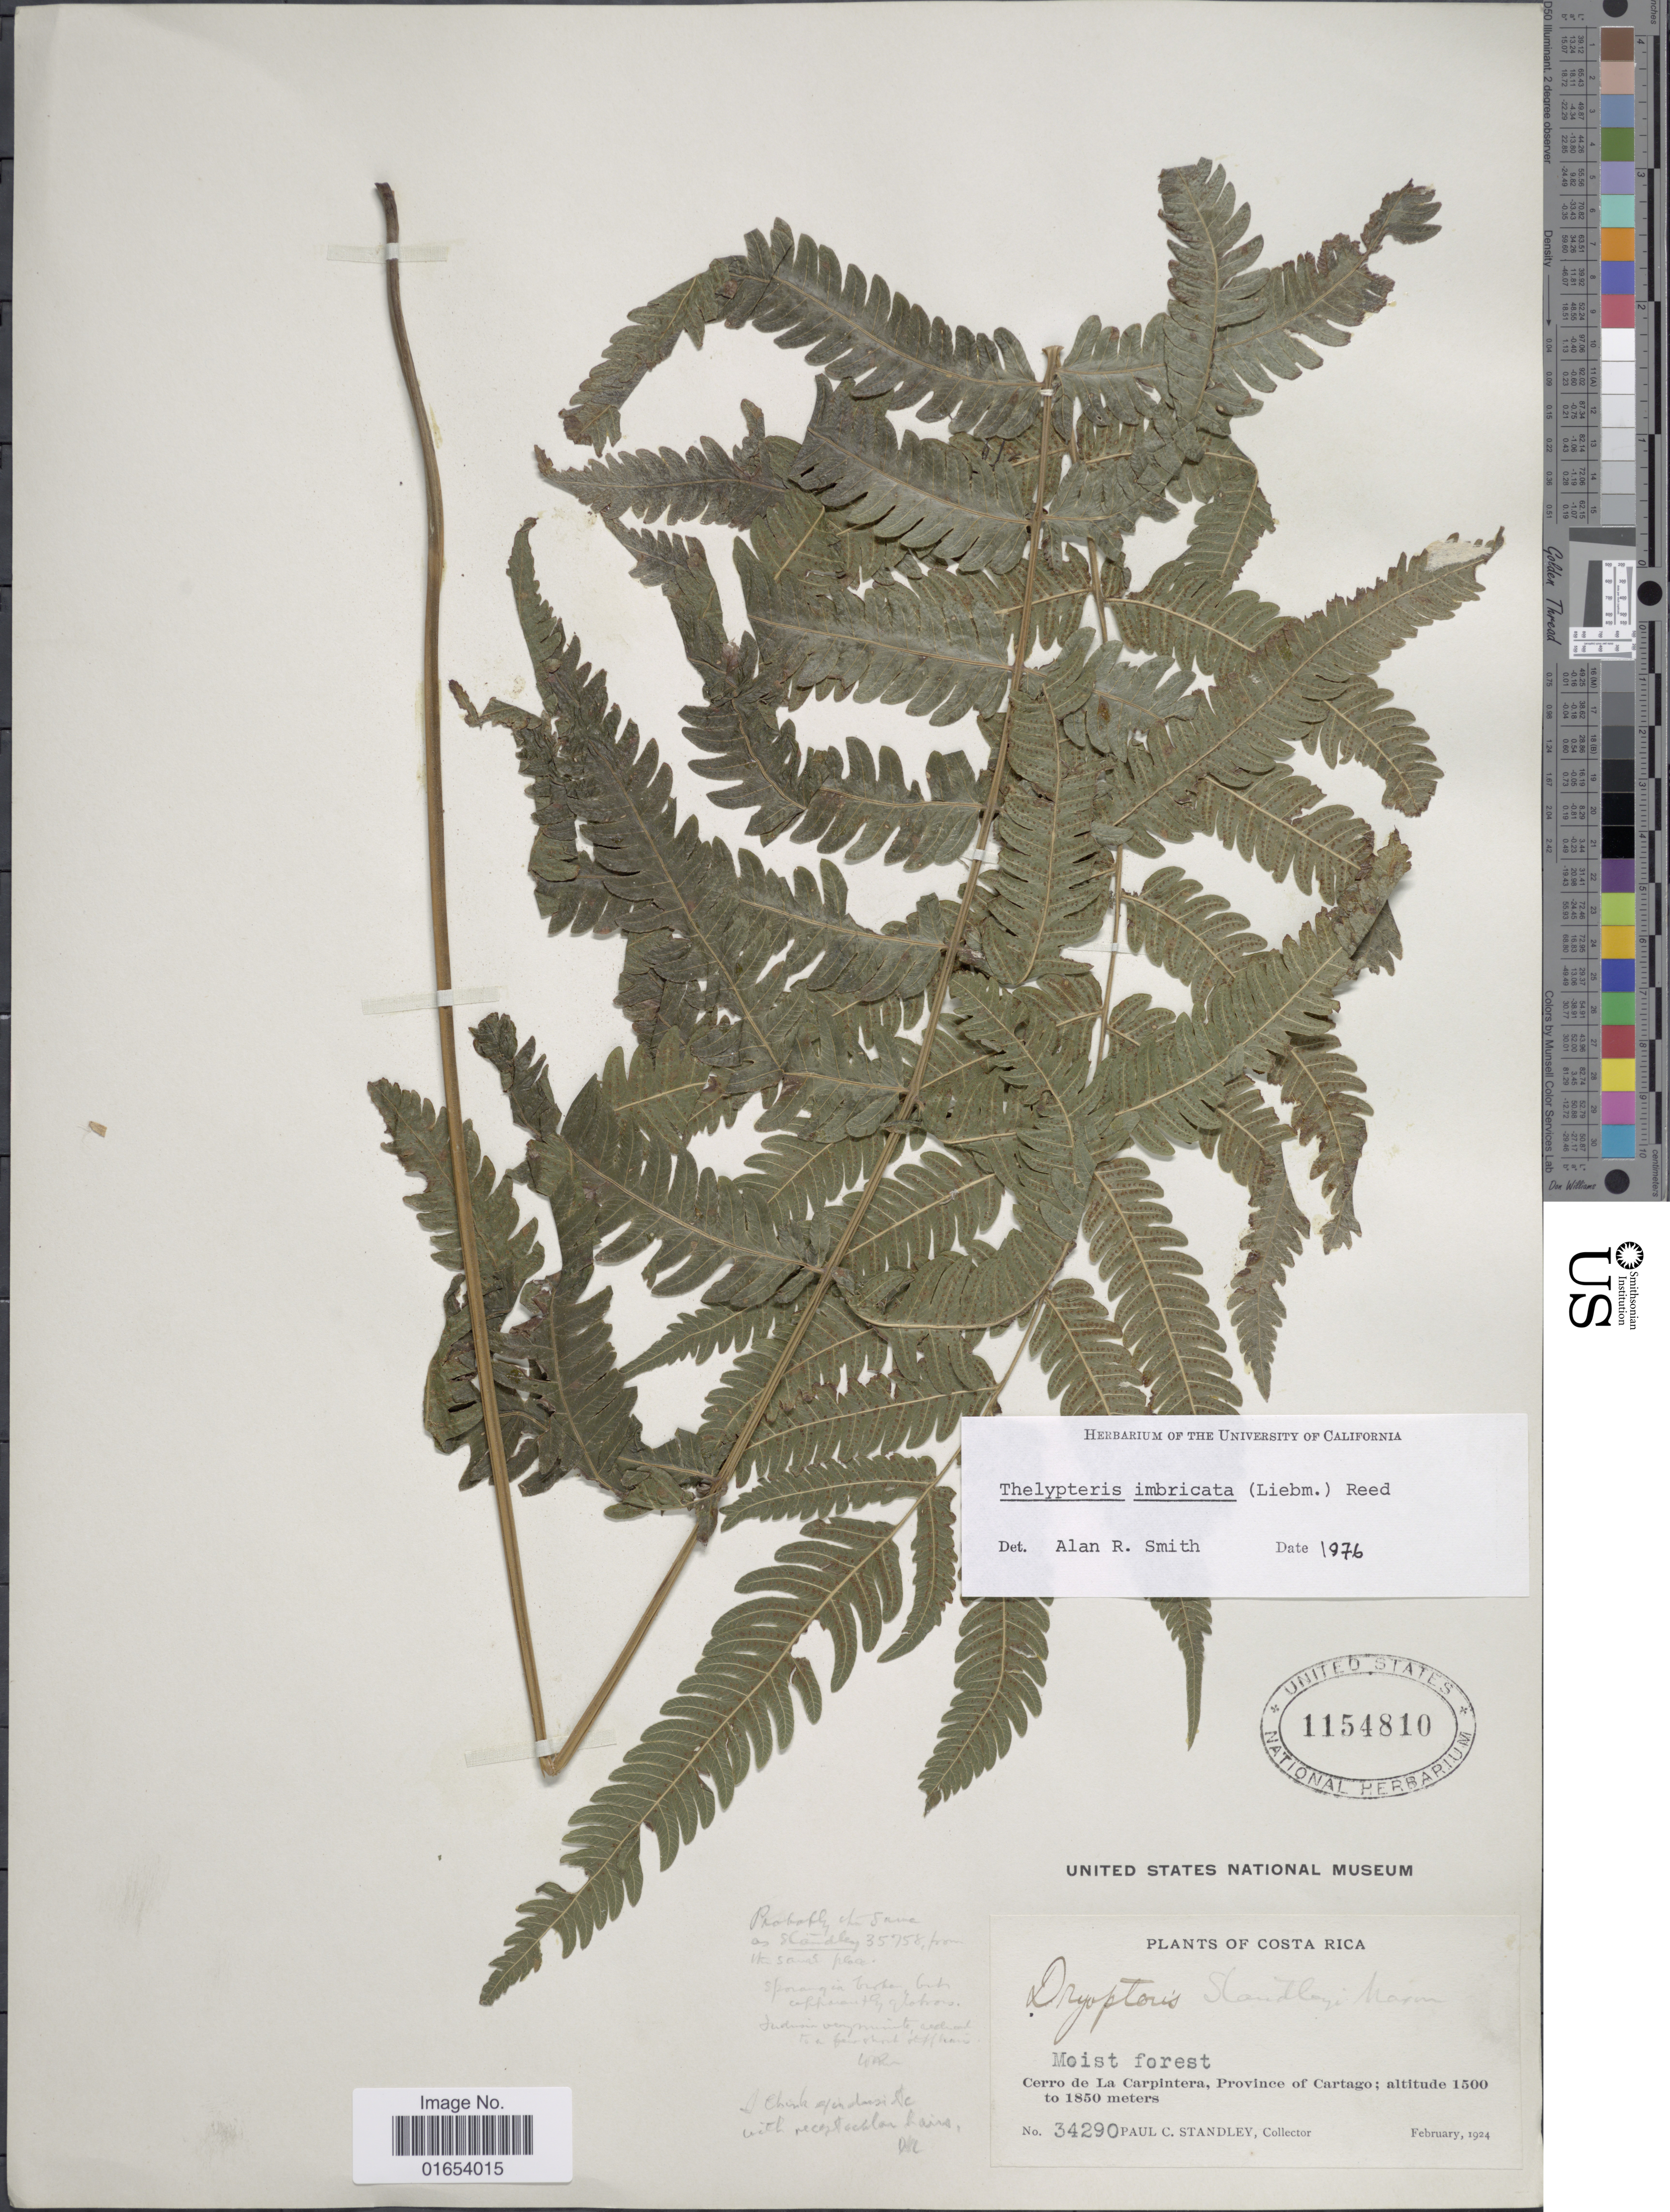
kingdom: Plantae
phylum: Tracheophyta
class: Polypodiopsida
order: Polypodiales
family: Thelypteridaceae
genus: Goniopteris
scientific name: Goniopteris imbricata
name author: (Liebm.) Á. Löve & D. Löve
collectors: P. C. Standley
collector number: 34290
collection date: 1924-02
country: Costa Rica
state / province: Cartago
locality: Cerro de La carpintera, Province of Cartago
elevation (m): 1500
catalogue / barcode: US 1154810